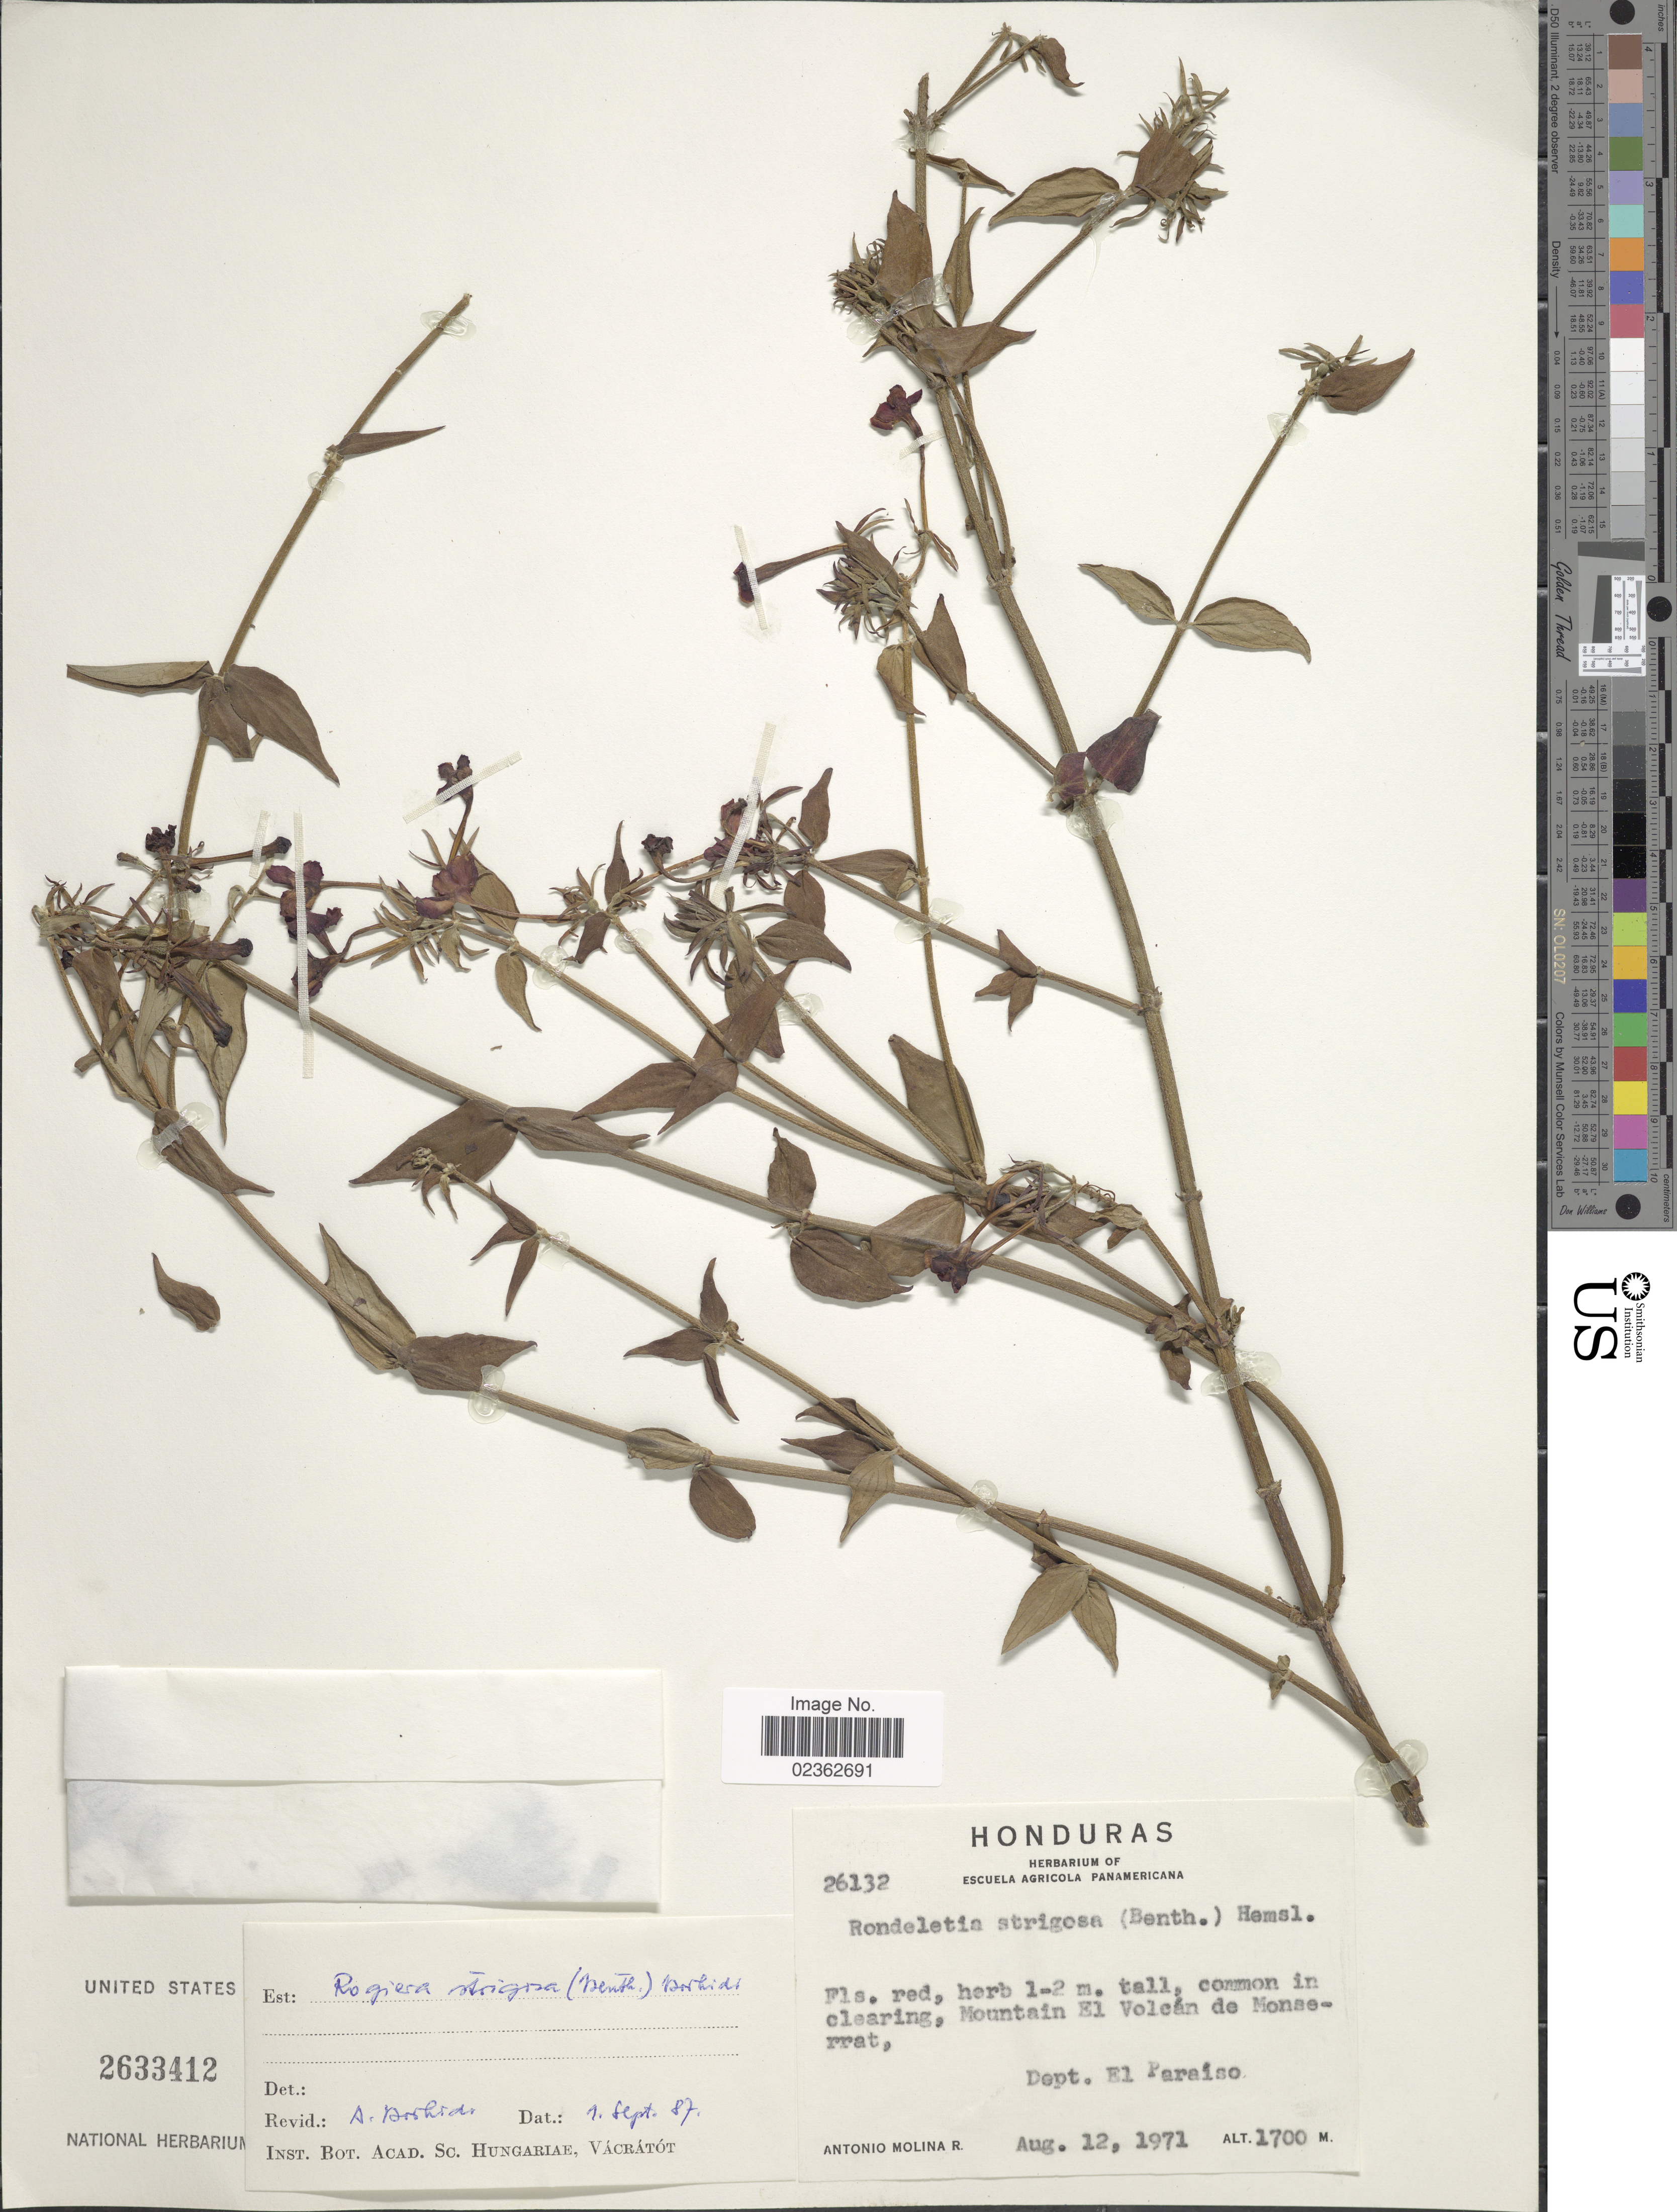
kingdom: Plantae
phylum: Tracheophyta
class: Magnoliopsida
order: Gentianales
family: Rubiaceae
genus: Rogiera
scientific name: Rogiera strigosa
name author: (Benth.) Borhidi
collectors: A. Molina R.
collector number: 26132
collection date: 1971-08-12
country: Honduras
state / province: El Paraíso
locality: Common in clearing, Mountain El Volcan de Monserrat.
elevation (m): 1700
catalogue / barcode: US 2633412